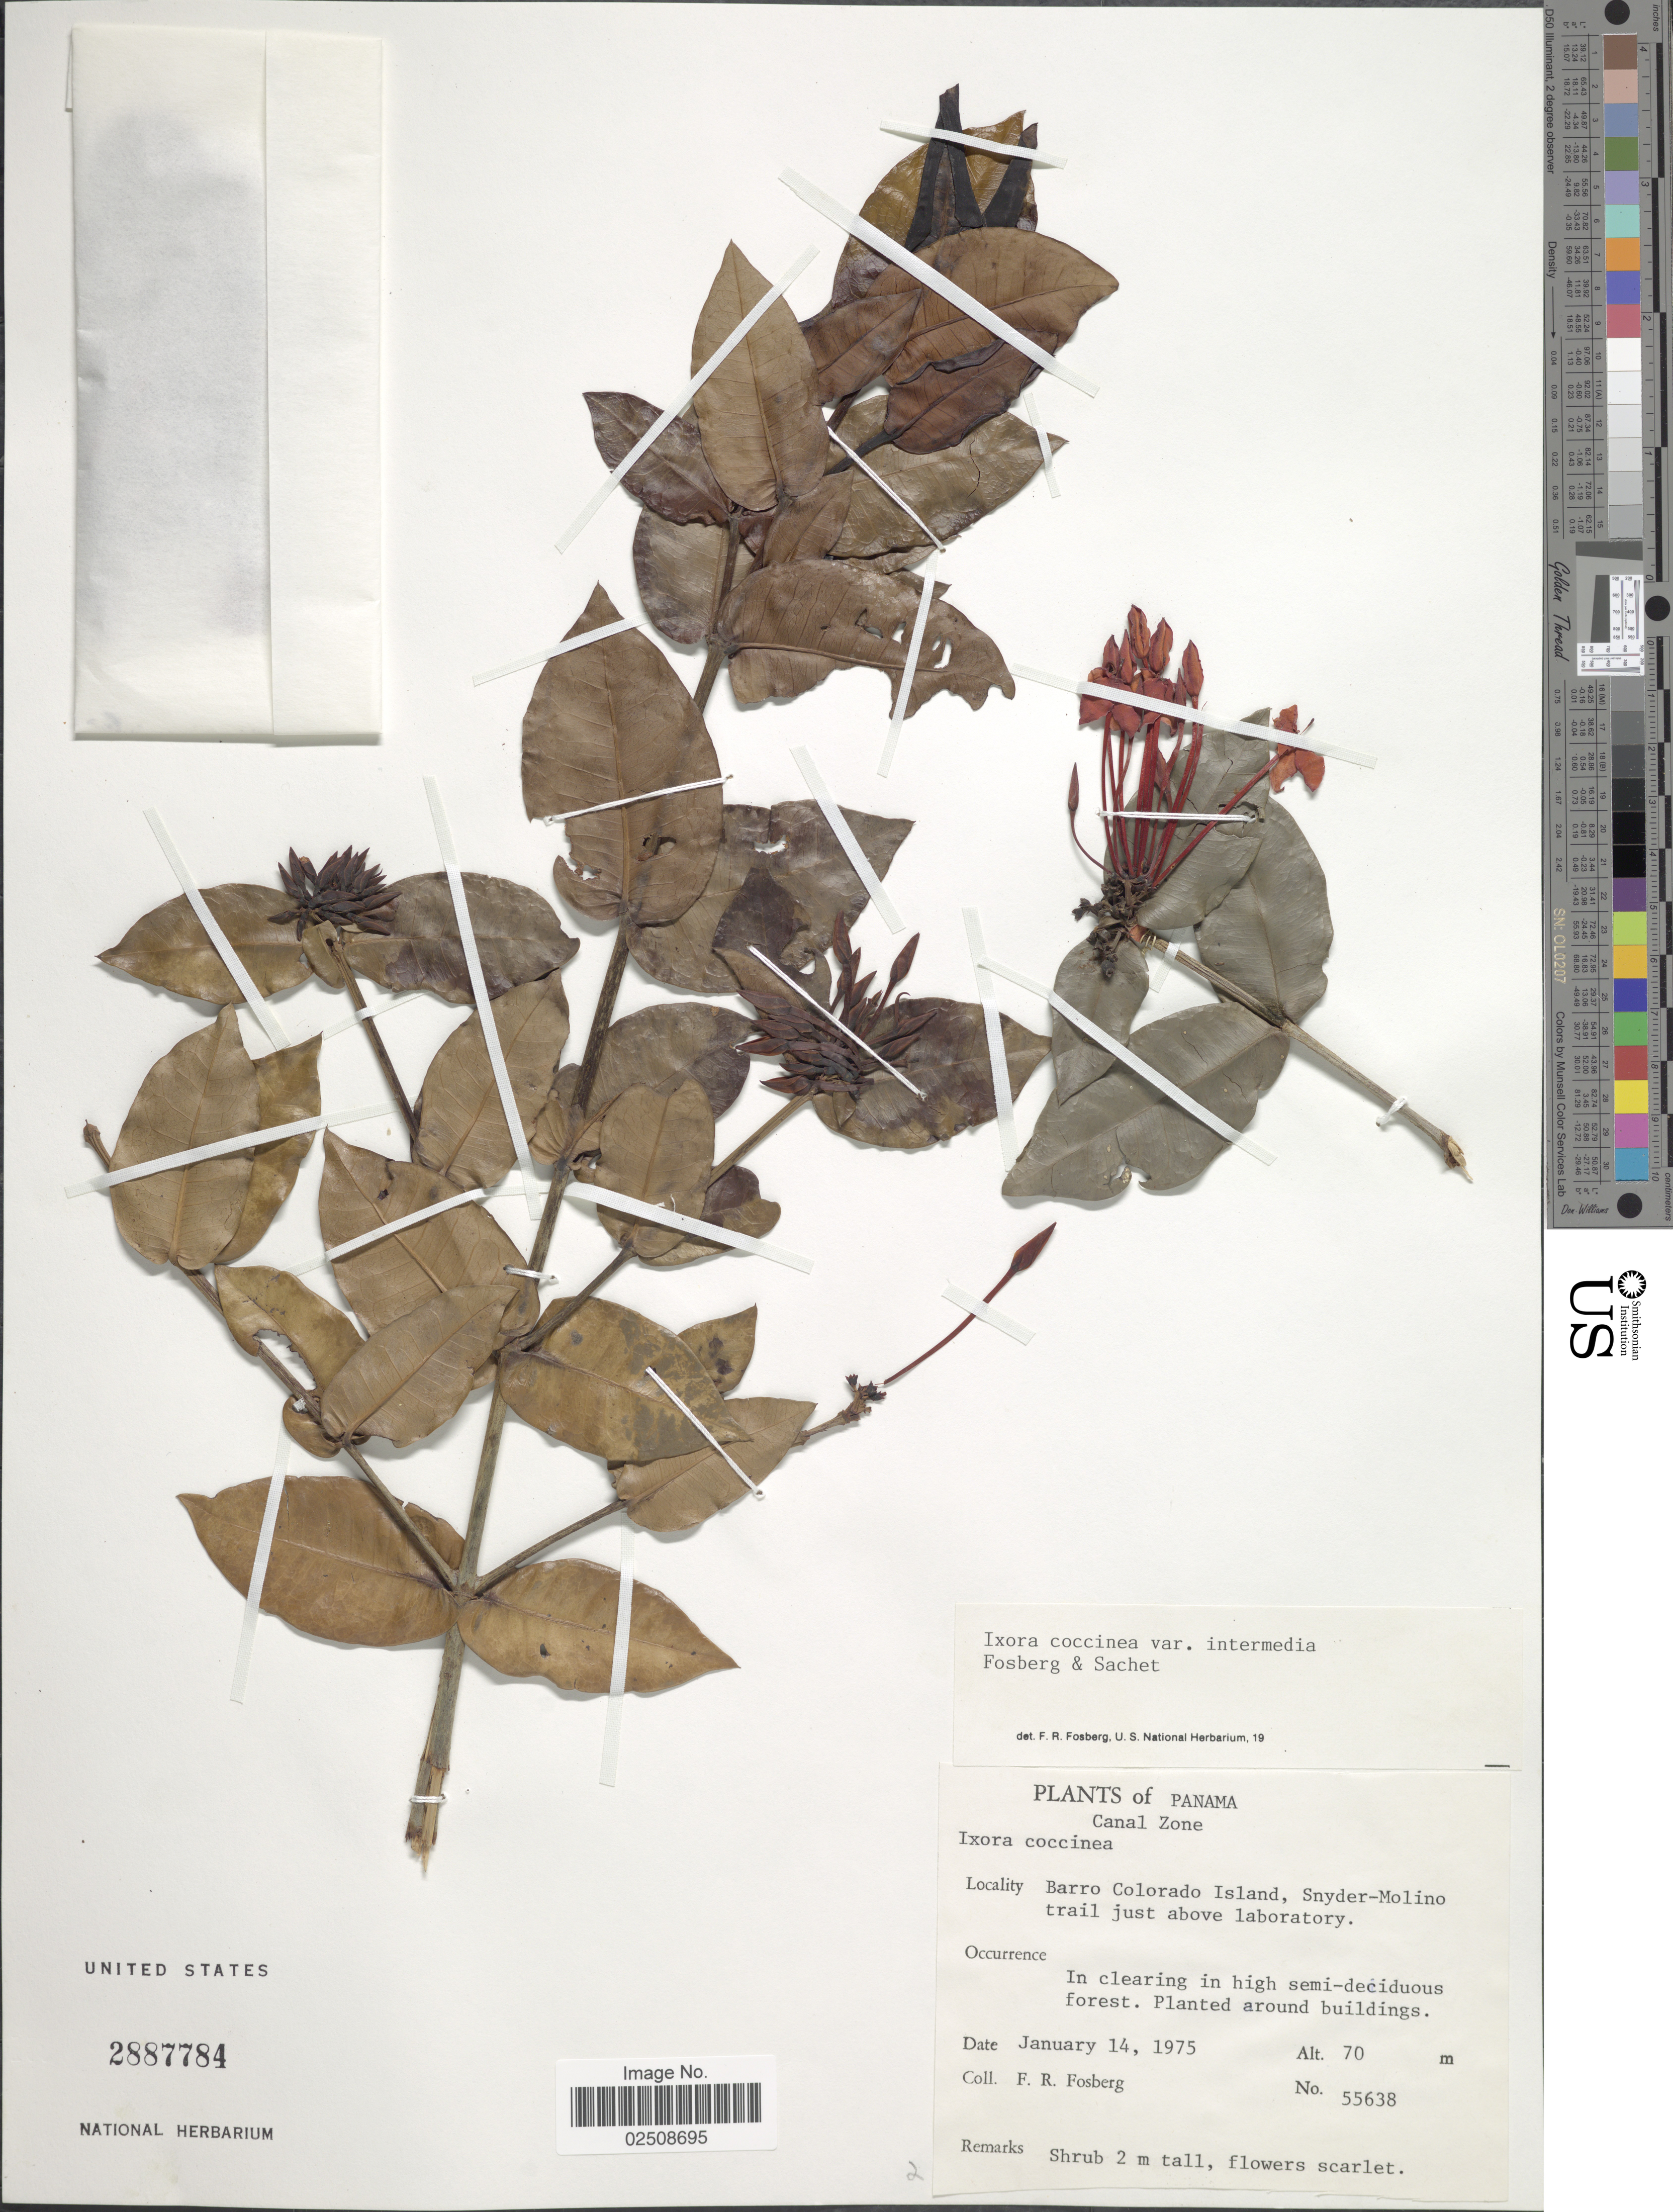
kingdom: Plantae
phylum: Tracheophyta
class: Magnoliopsida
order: Gentianales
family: Rubiaceae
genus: Ixora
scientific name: Ixora coccinea var. intermedia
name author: Fosberg & Sachet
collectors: F. R. Fosberg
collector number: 55638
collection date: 1975-01-14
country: Panama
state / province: Panamá Oeste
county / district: Canal Zone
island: Barro Colorado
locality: Canal Zone. Barro Colorado Island, Snyder-Molino trail just above laboratory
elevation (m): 70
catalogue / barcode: US 2887784